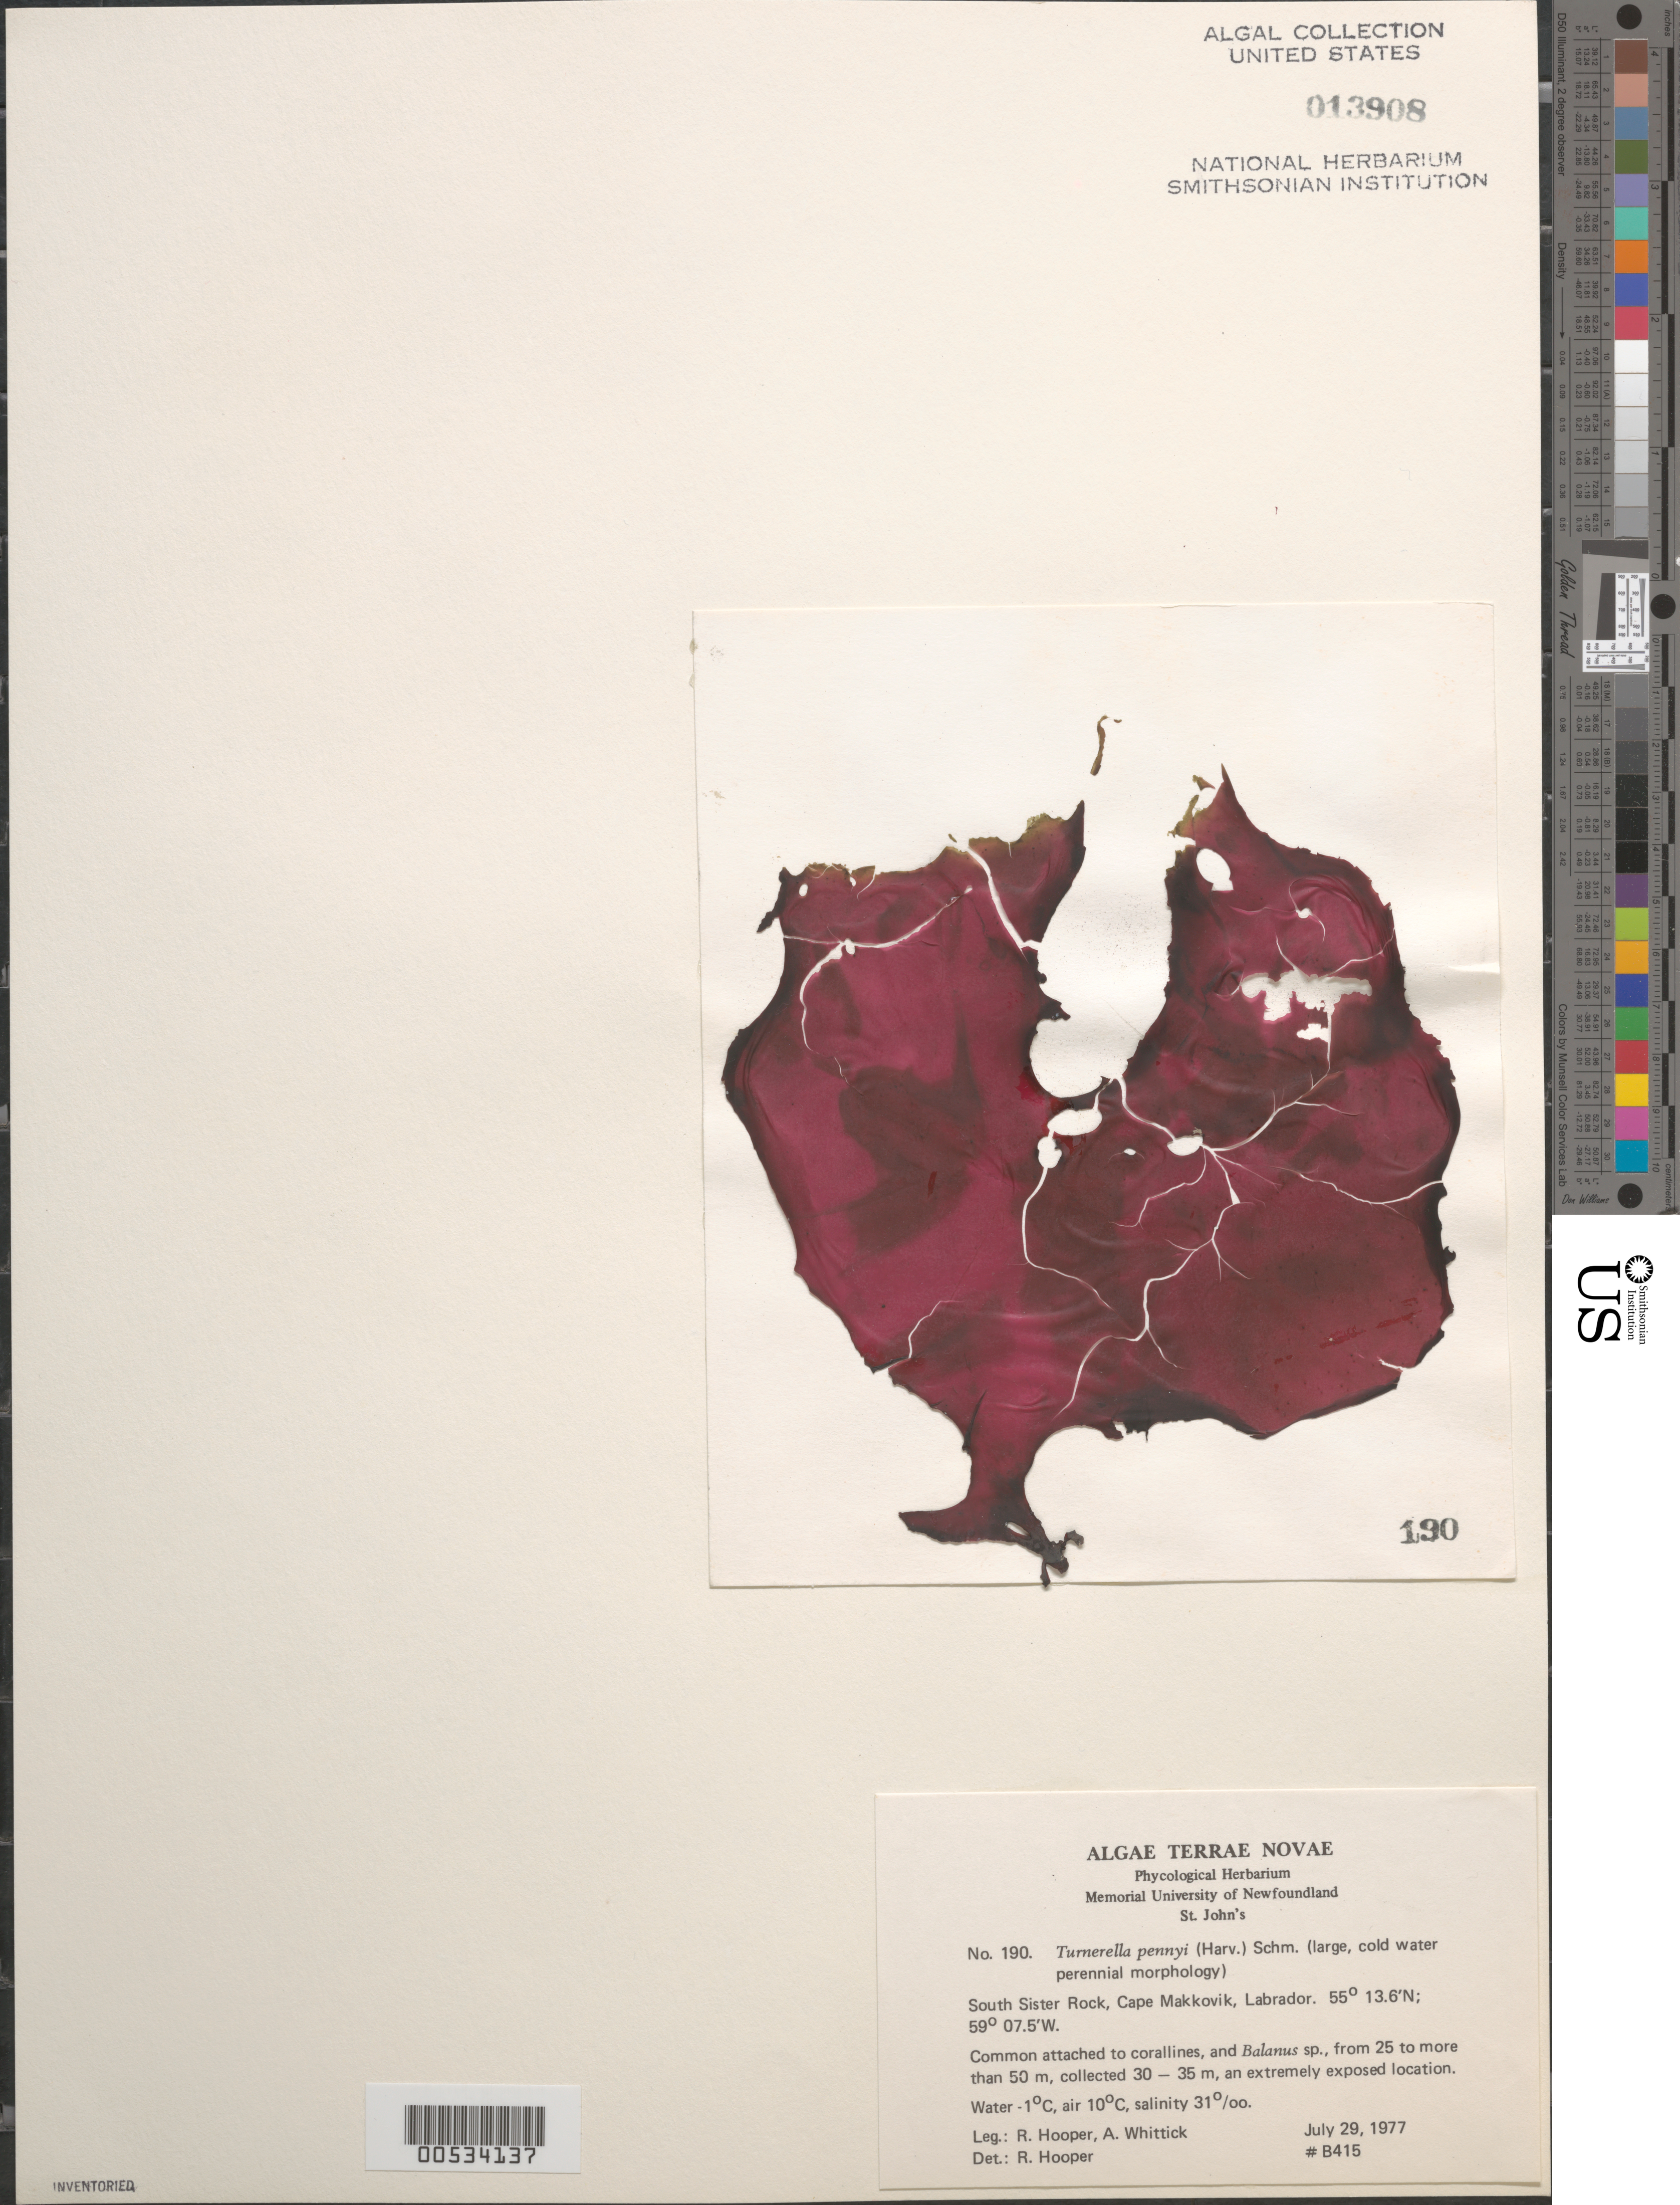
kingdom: Plantae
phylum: Rhodophyta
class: Florideophyceae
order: Gigartinales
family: Furcellariaceae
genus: Turnerella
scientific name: Turnerella pennyi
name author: (Harv.) F. Schmitz in Rosenv.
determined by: Hooper, R. G.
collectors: R. G. Hooper & A. Whittick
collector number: B415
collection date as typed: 29 Jul 1977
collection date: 1977-07-29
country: Canada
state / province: Newfoundland and Labrador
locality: South Sister Rock, Cape Makkovik, Labrador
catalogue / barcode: US 13908